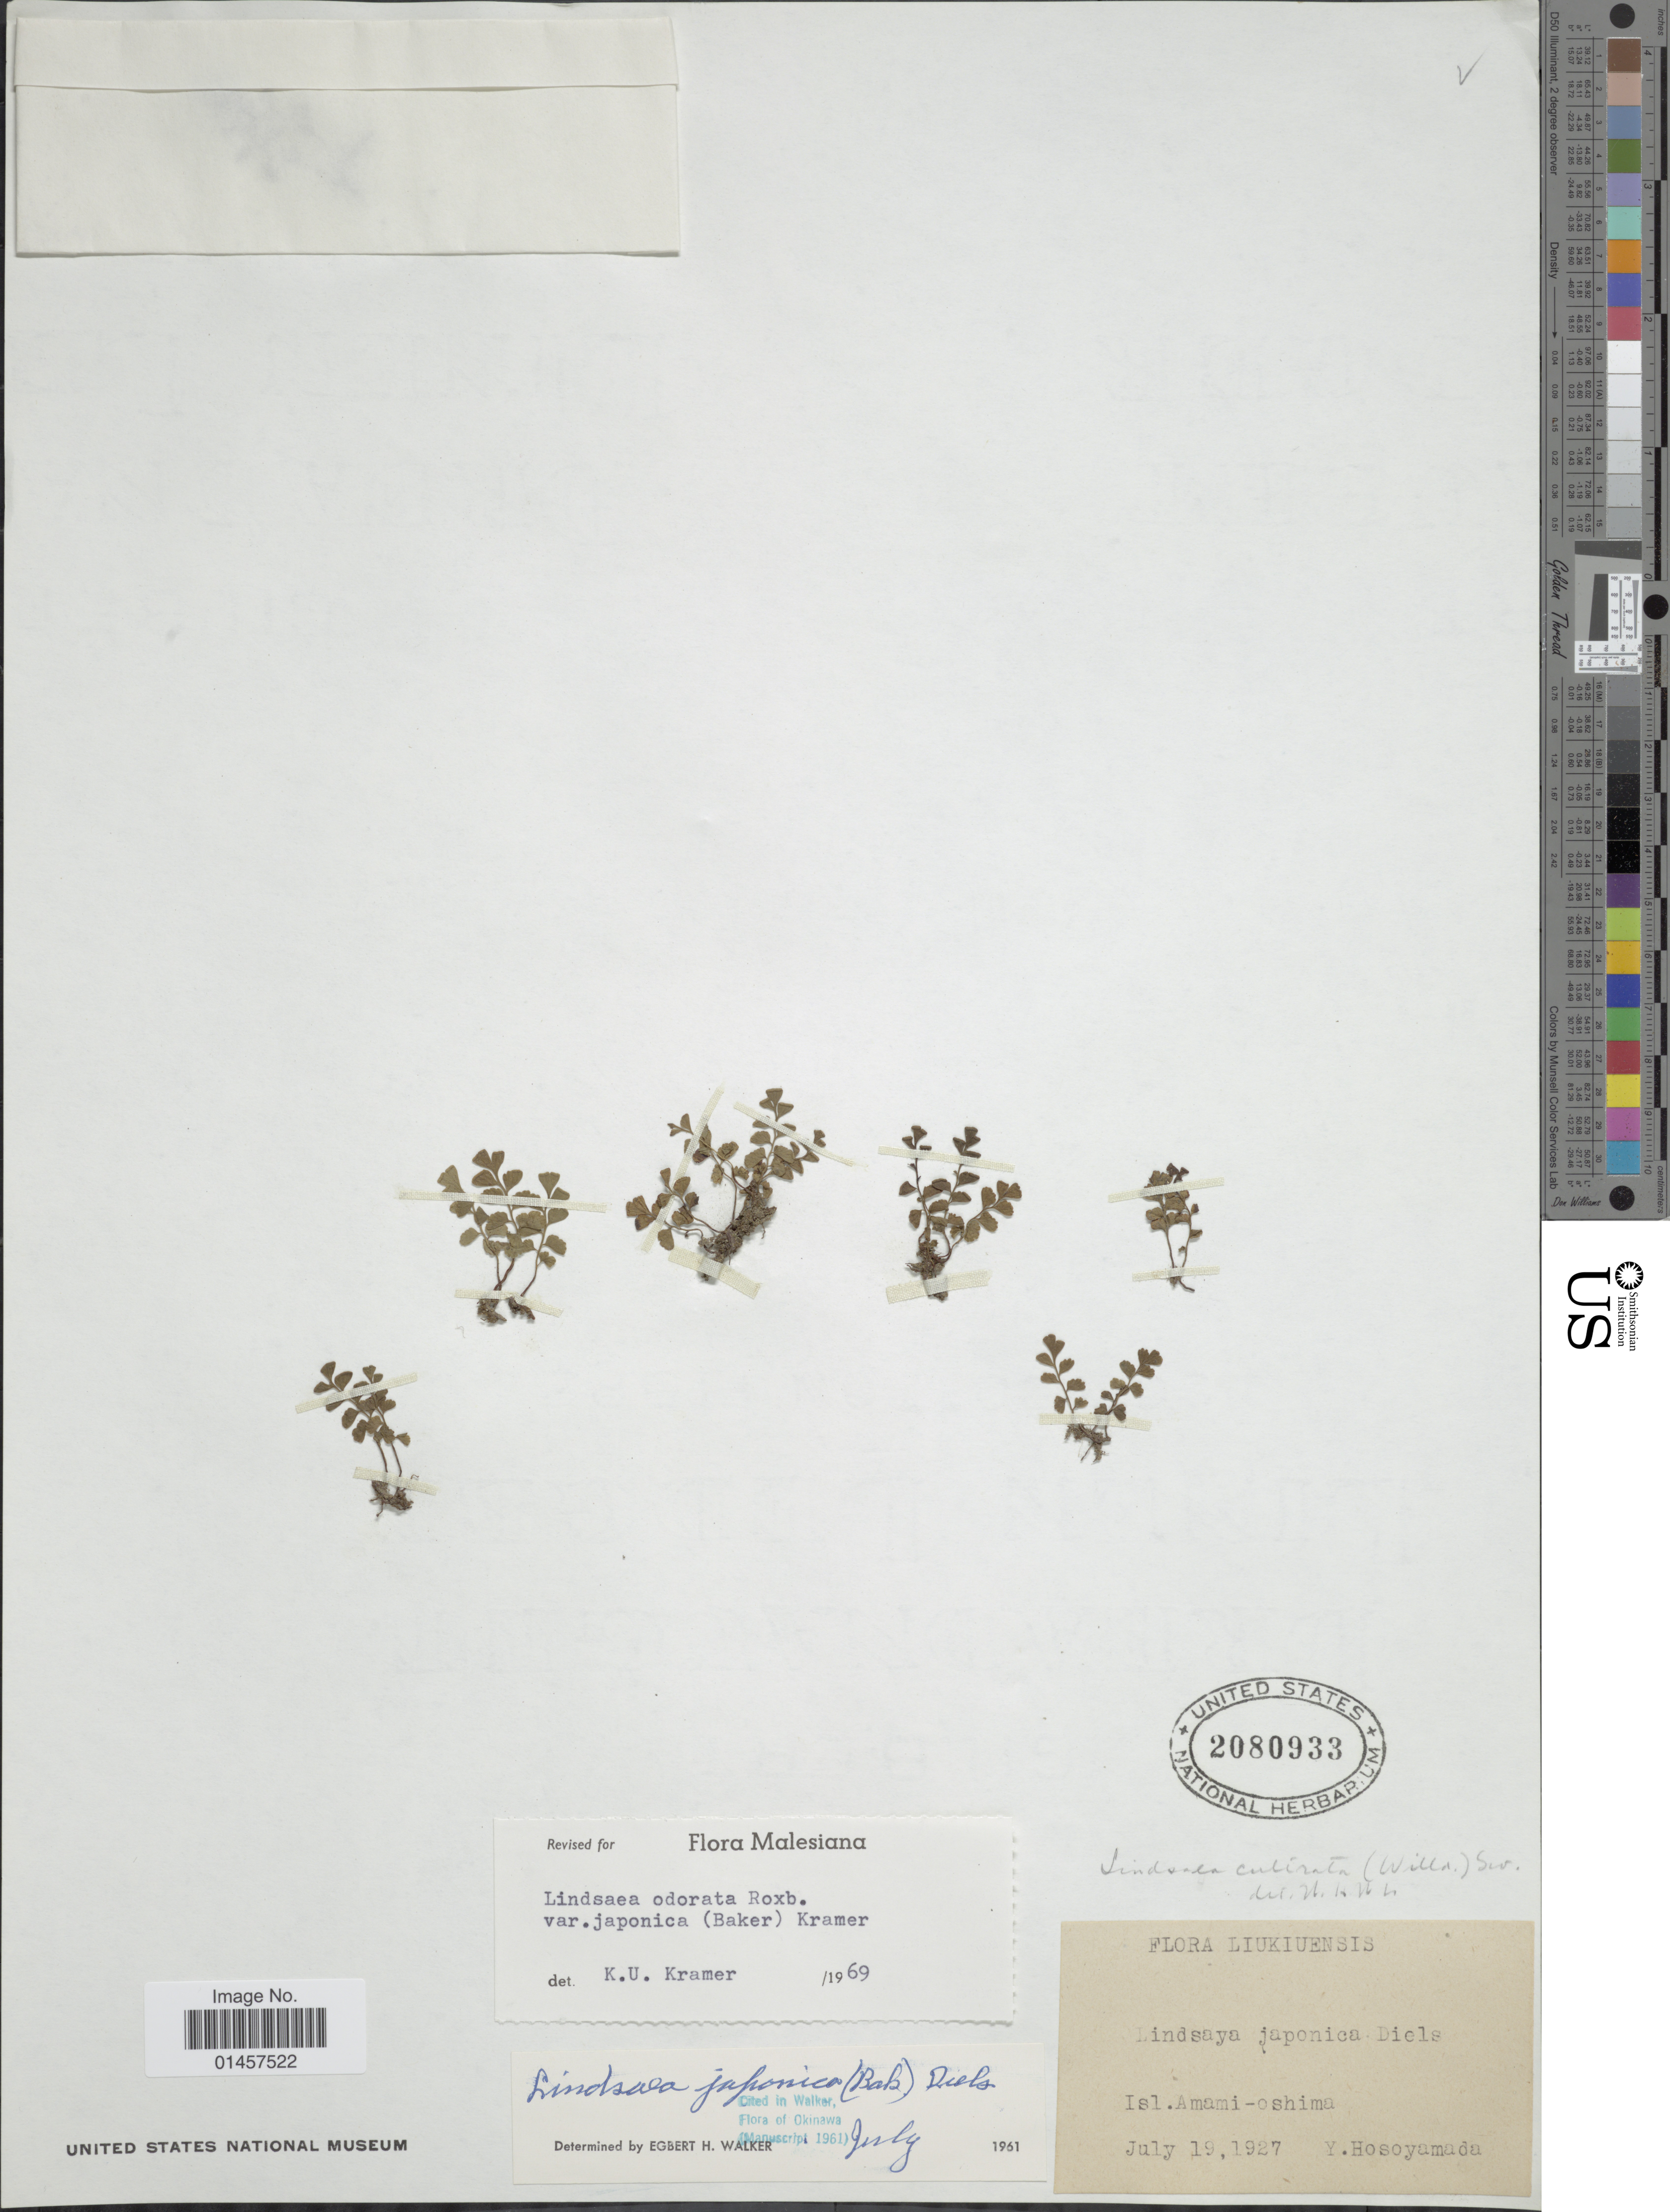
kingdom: Plantae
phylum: Tracheophyta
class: Polypodiopsida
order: Polypodiales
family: Lindsaeaceae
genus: Osmolindsaea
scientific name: Osmolindsaea japonica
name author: (Baker) Lehtonen & Christenh.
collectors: Y. Hosoyamada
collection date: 1927-07-19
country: Japan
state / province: Okinawa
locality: Isl. Amami-Oshima, Liukiuensis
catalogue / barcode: US 2080933